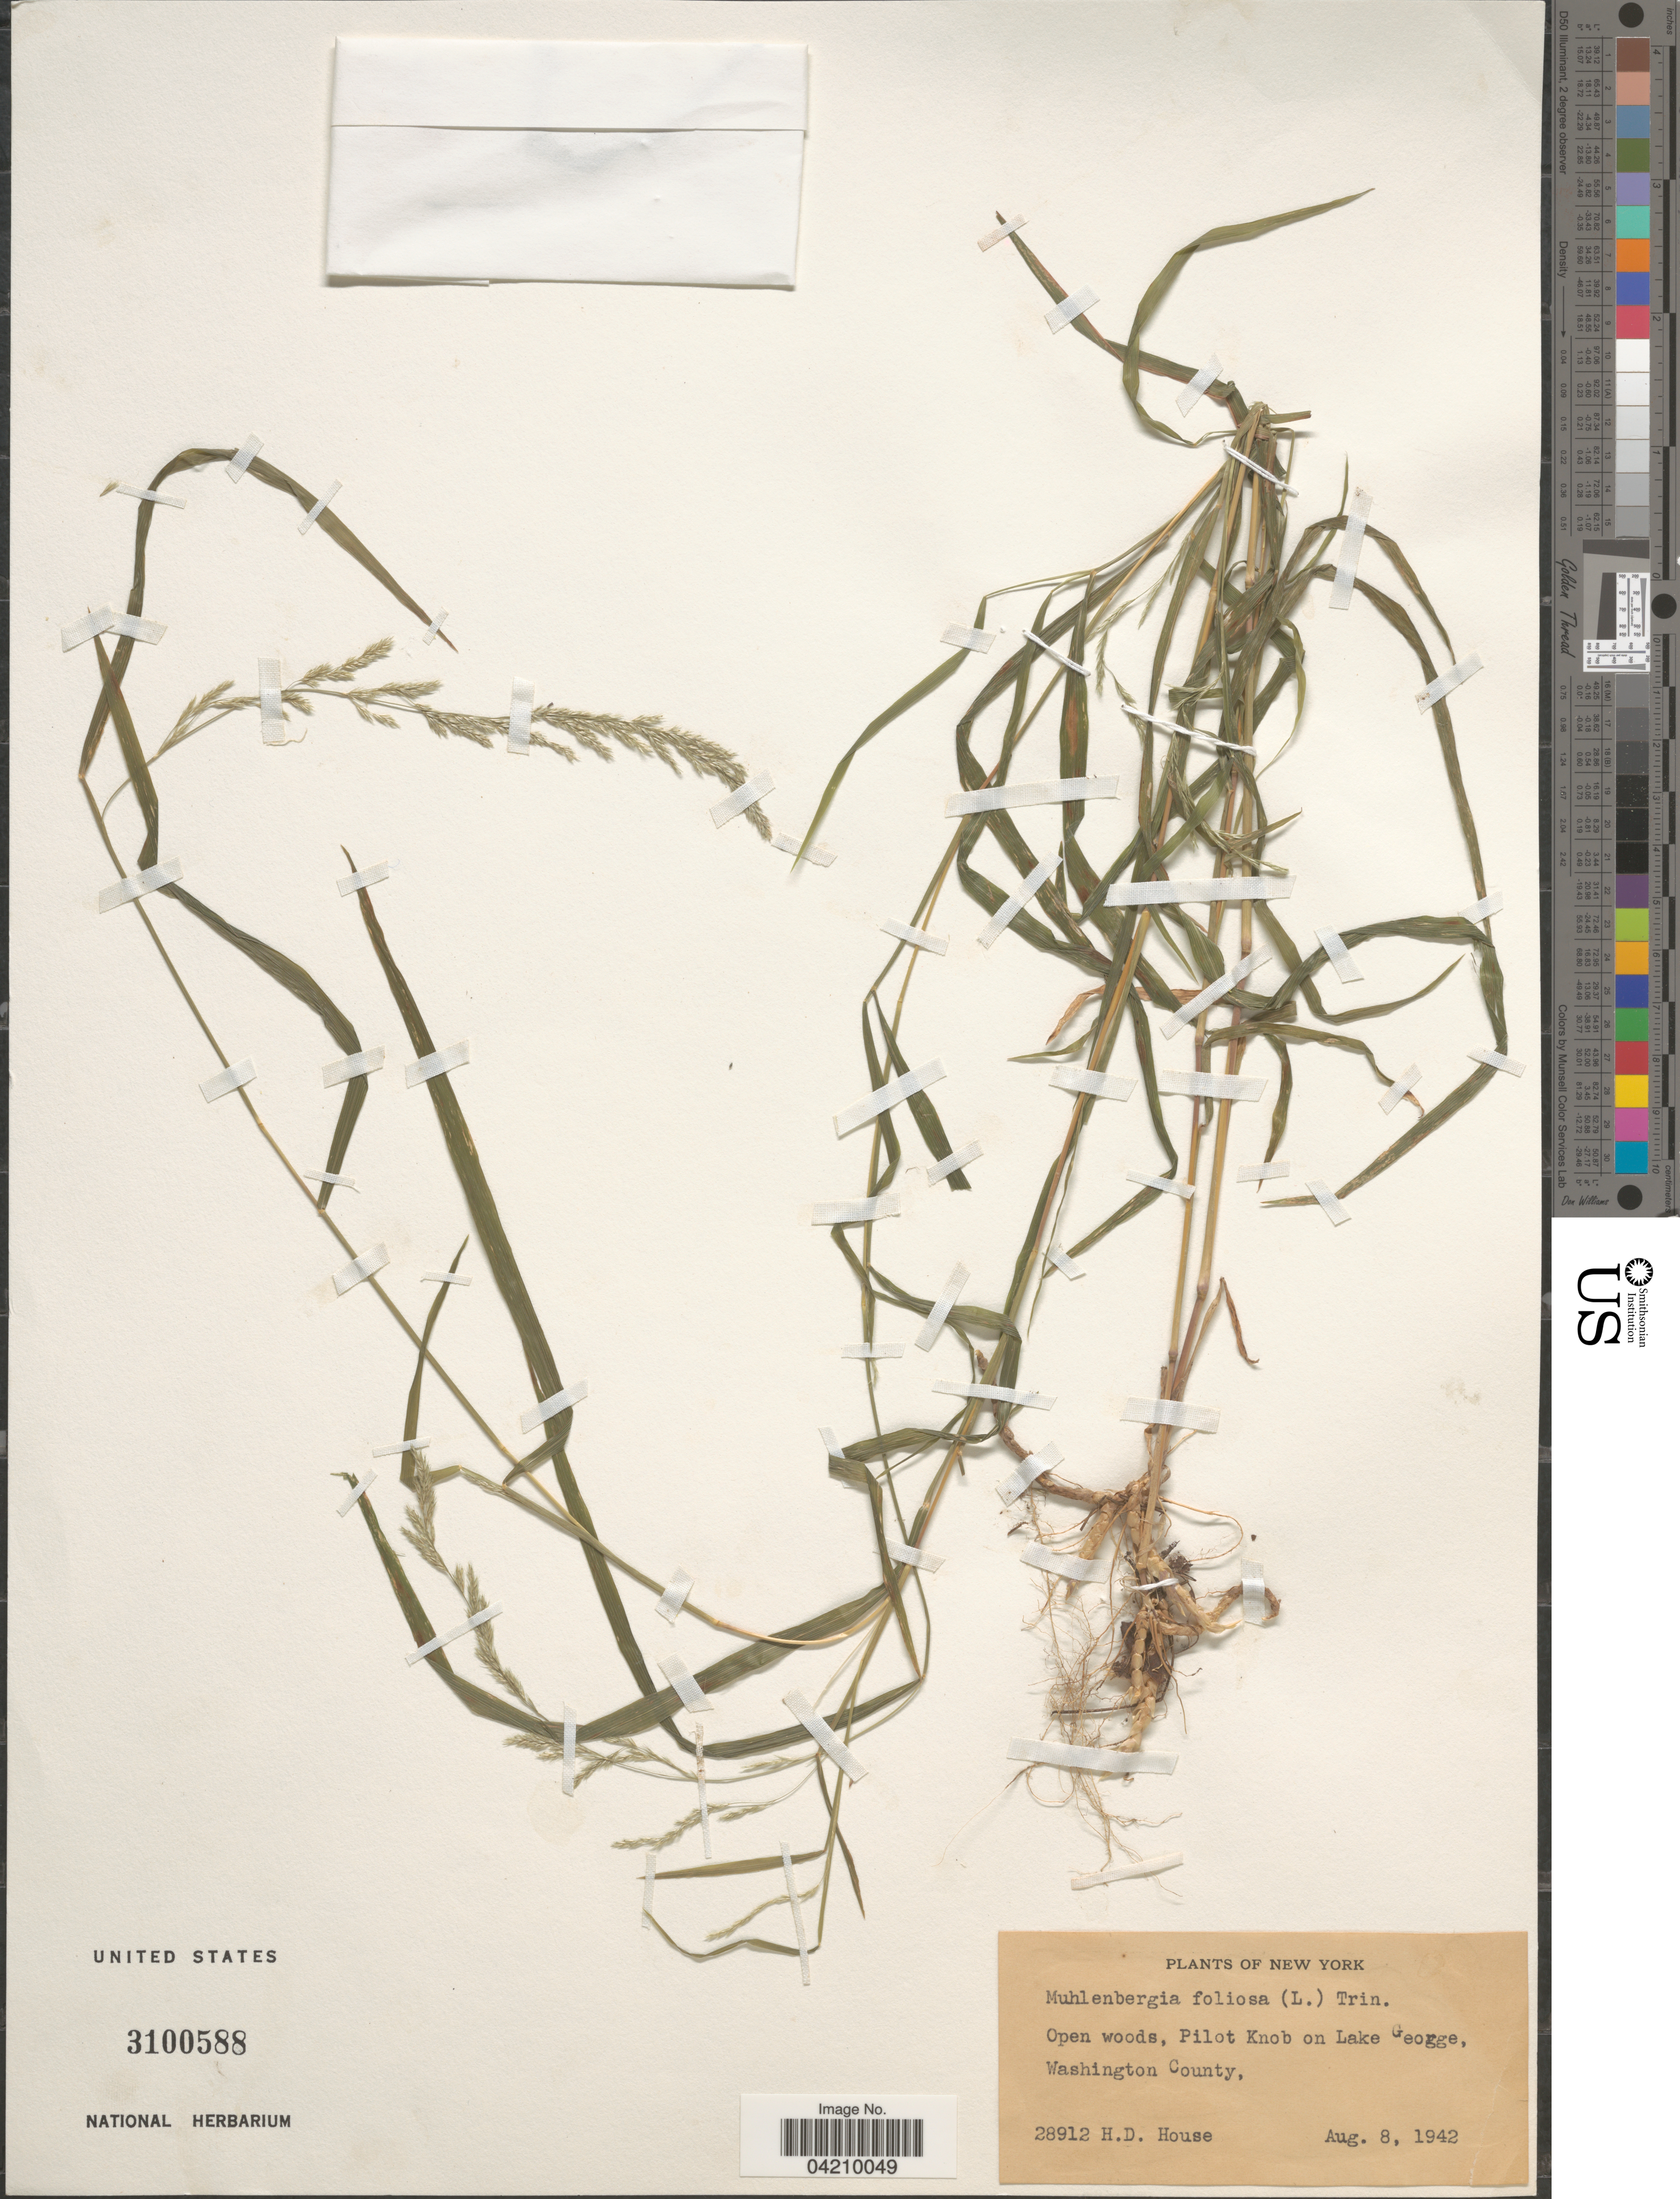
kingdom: Plantae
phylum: Tracheophyta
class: Liliopsida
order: Poales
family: Poaceae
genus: Muhlenbergia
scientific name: Muhlenbergia mexicana var. filiformis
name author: (Torr.) Scribn.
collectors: H. D. House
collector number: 28912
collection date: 1942-08-08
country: United States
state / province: New York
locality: Pilot Knob on Lake George, Washington County.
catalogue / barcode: US 3100588